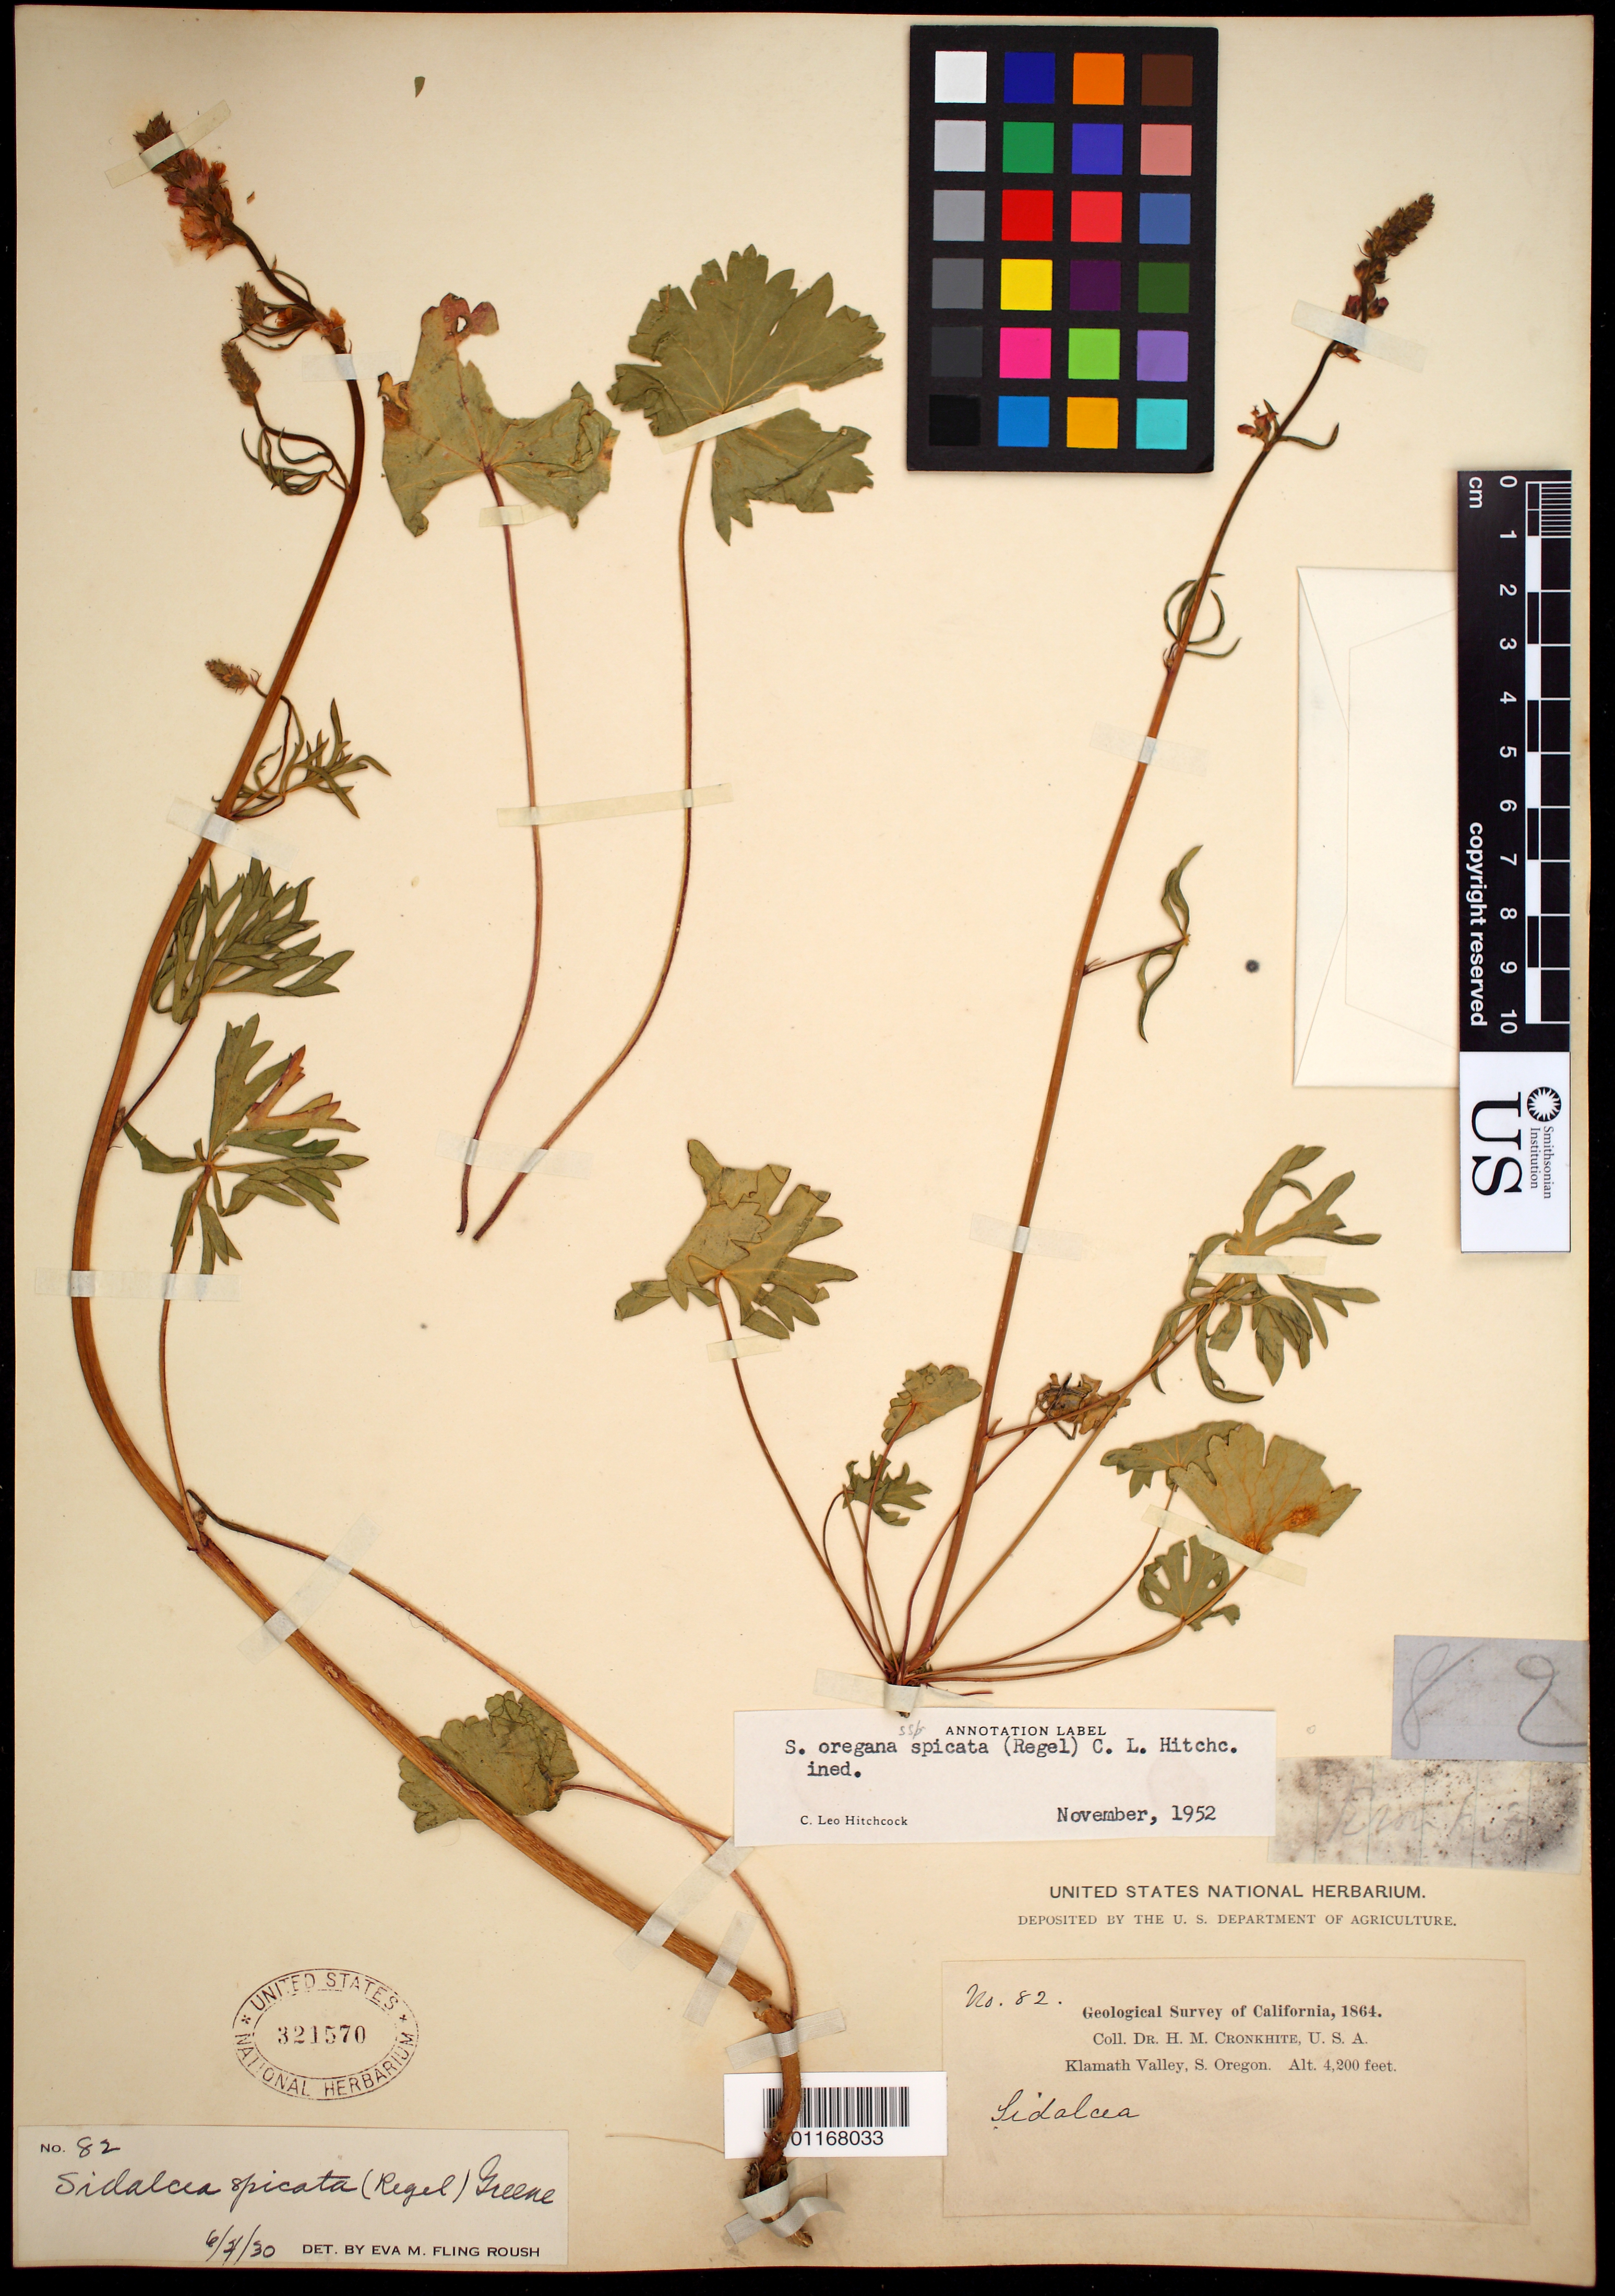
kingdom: Plantae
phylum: Tracheophyta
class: Magnoliopsida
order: Malvales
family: Malvaceae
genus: Sidalcea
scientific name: Sidalcea oregana subsp. spicata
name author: (Nutt. ex Torr. & A. Gray) A. Gray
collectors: H. M. Cronkhite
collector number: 82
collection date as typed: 1864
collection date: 1864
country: United States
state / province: Oregon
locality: Klamath Valley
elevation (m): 1280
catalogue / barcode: US 321570